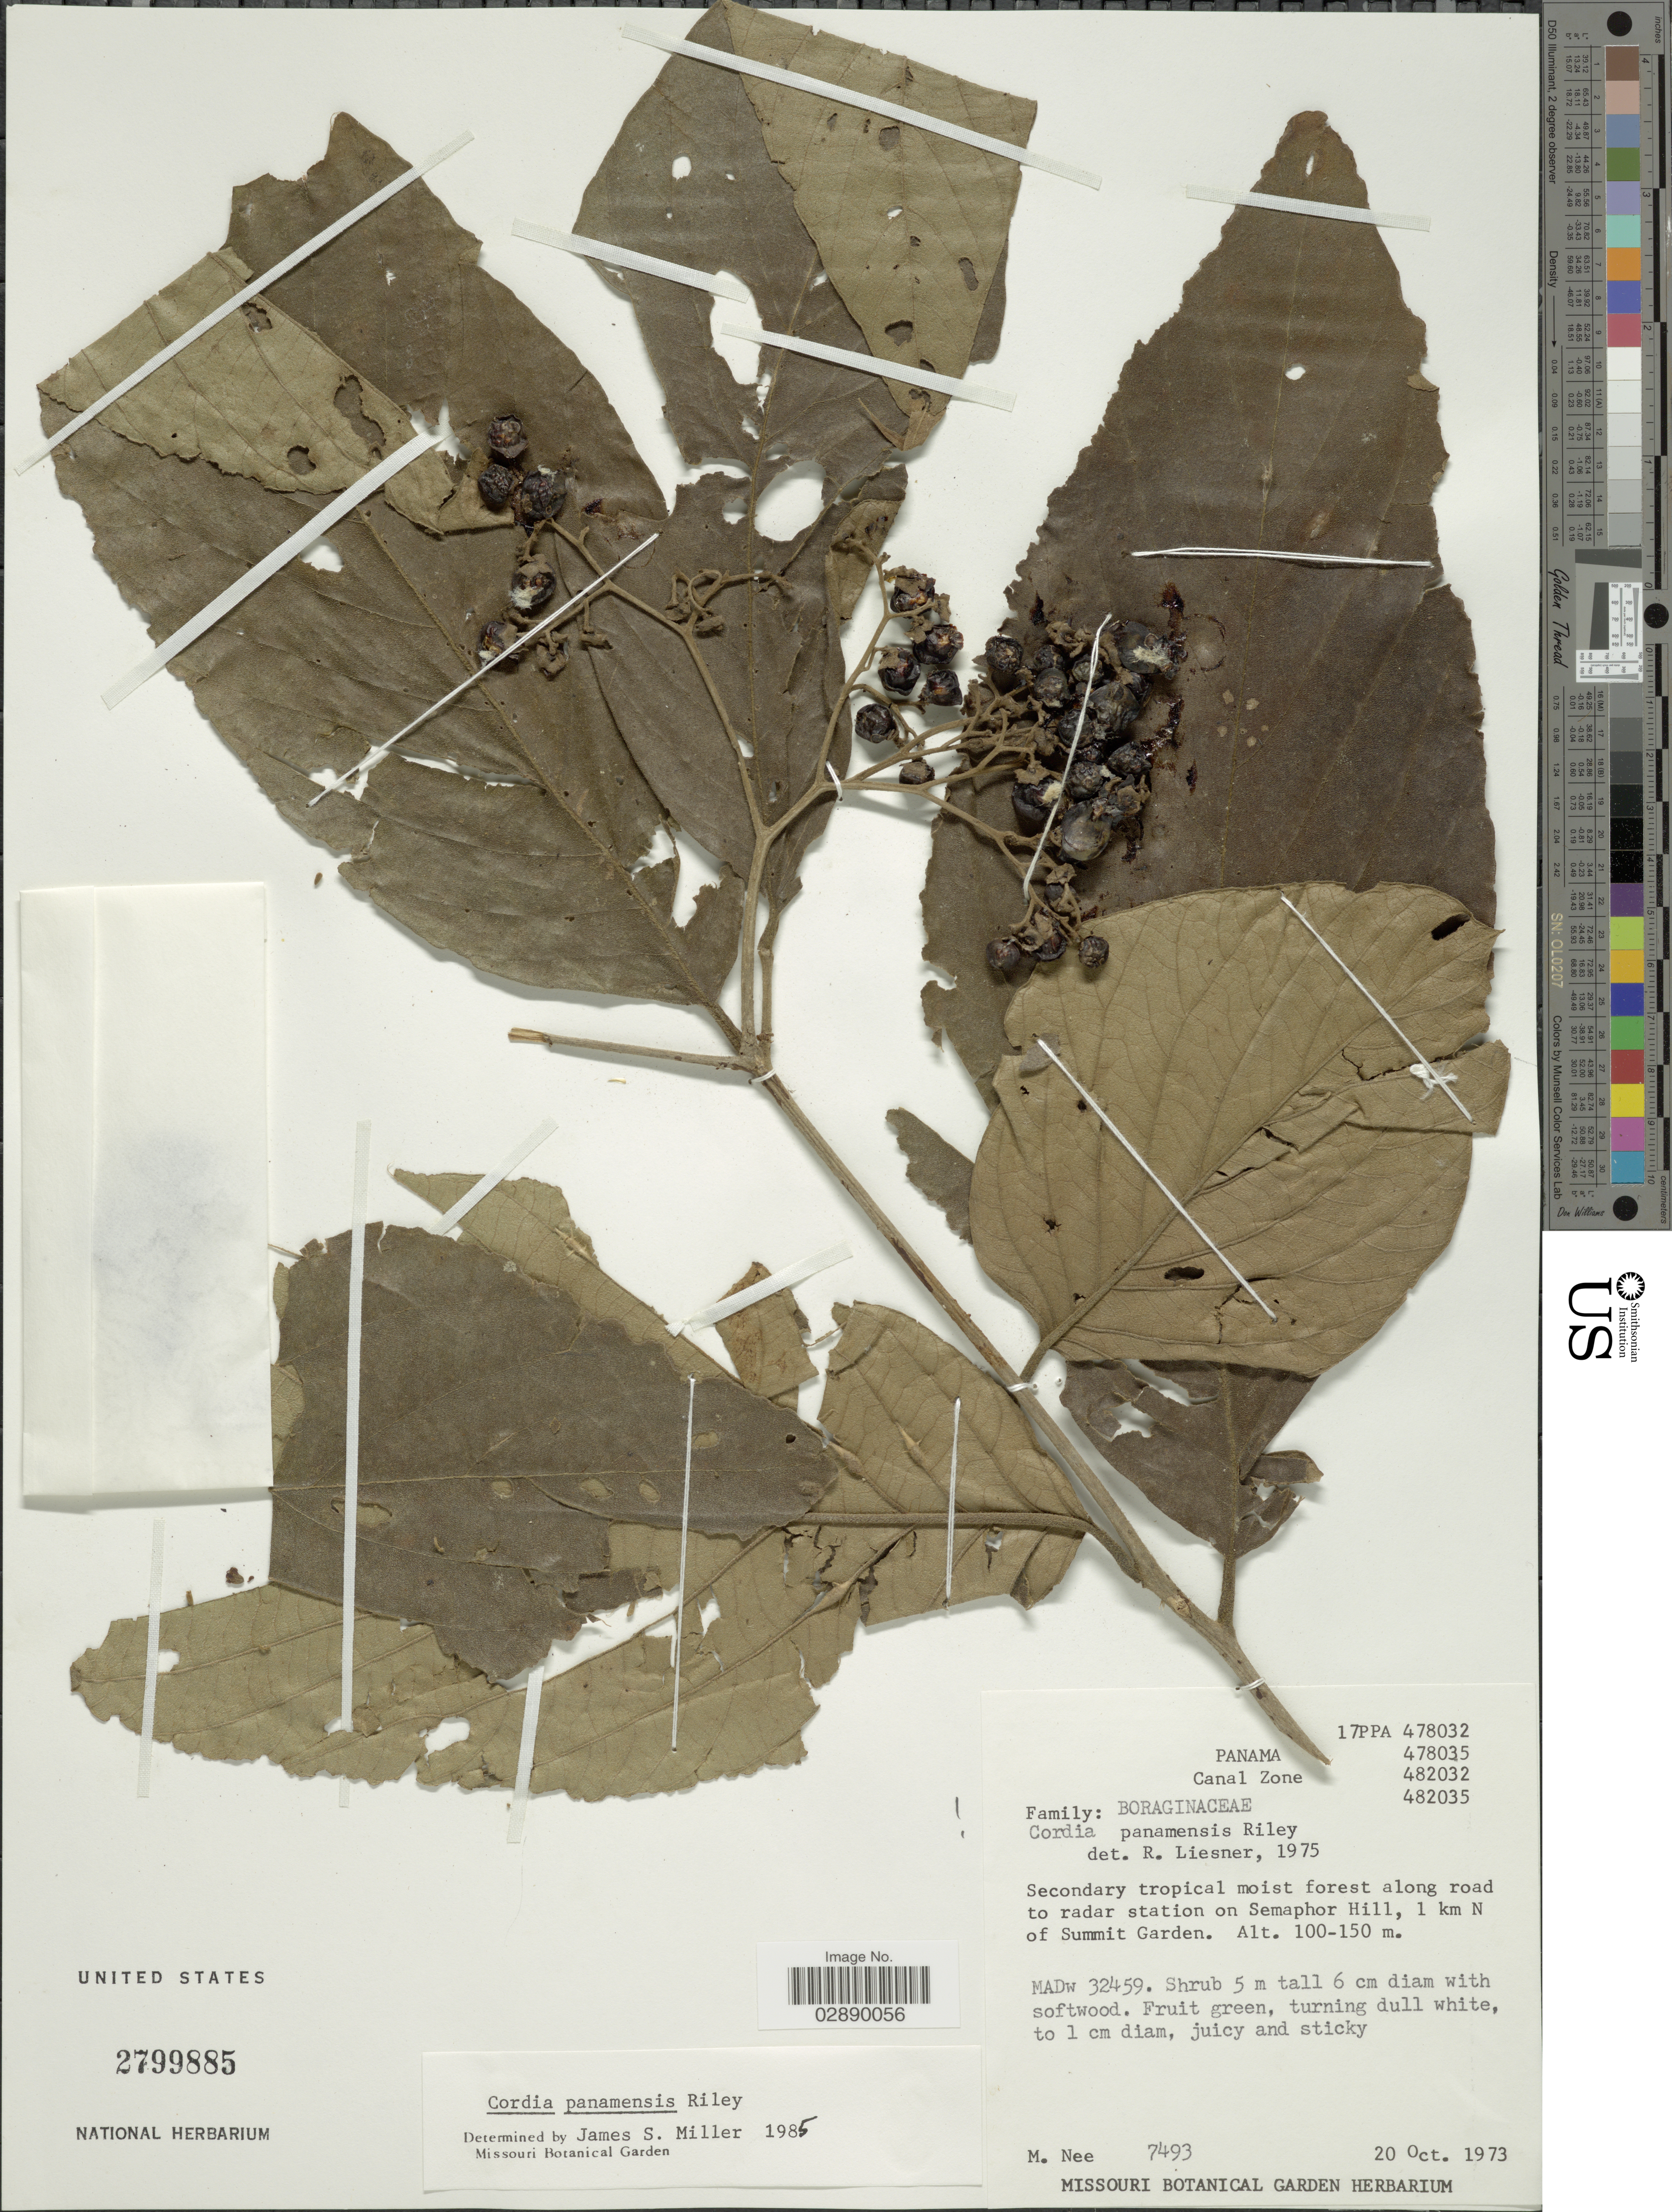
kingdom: Plantae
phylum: Tracheophyta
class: Magnoliopsida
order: Boraginales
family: Cordiaceae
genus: Cordia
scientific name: Cordia panamensis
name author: L. Riley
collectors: M. Nee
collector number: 7493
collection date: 1973-10-20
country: Panama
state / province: Colón / Panamá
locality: Canal Zone. Secondary tropical moist forest along road to radar station on Semaphor Hill, 1 km N of Summit Garden.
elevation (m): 100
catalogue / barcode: US 2799885